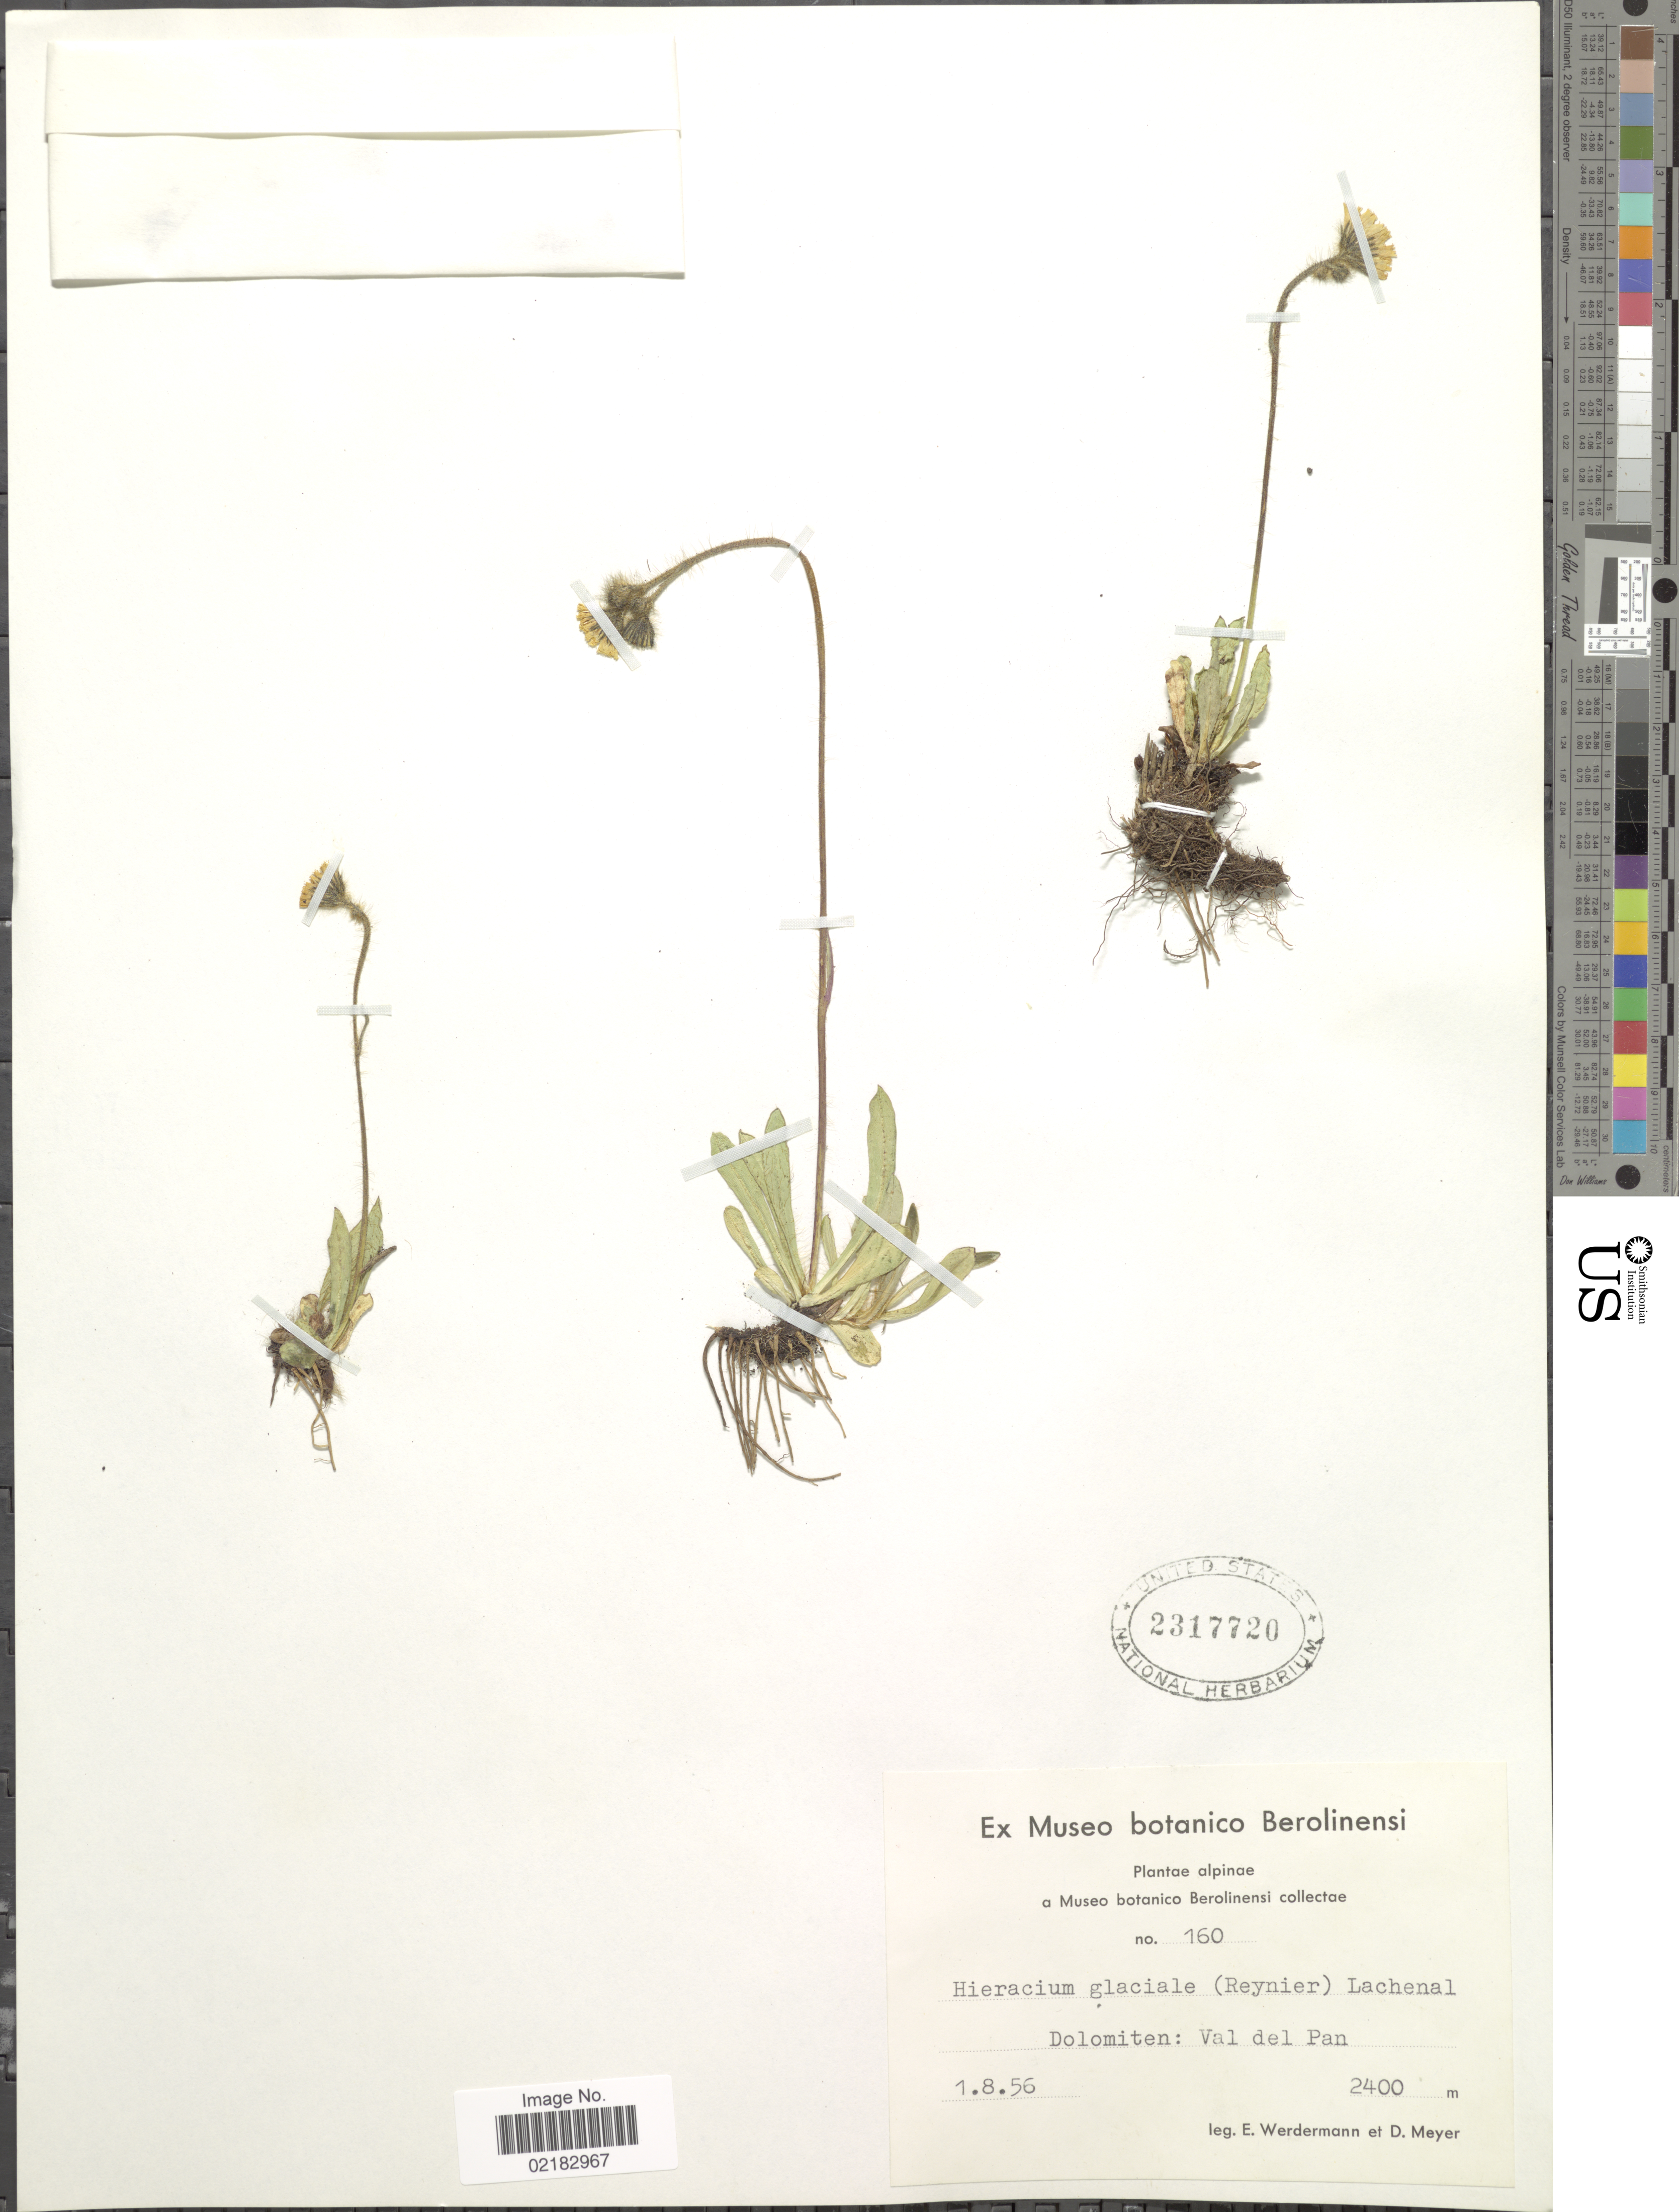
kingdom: Plantae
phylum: Tracheophyta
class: Magnoliopsida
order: Asterales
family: Asteraceae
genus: Hieracium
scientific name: Hieracium glaciale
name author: Reyn.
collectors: E. Wedermann & D. Meyer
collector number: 160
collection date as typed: Transcribed d/m/y: 1/8/56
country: Italy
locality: Dolomiten: Val del Pan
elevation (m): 2400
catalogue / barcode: US 2317720